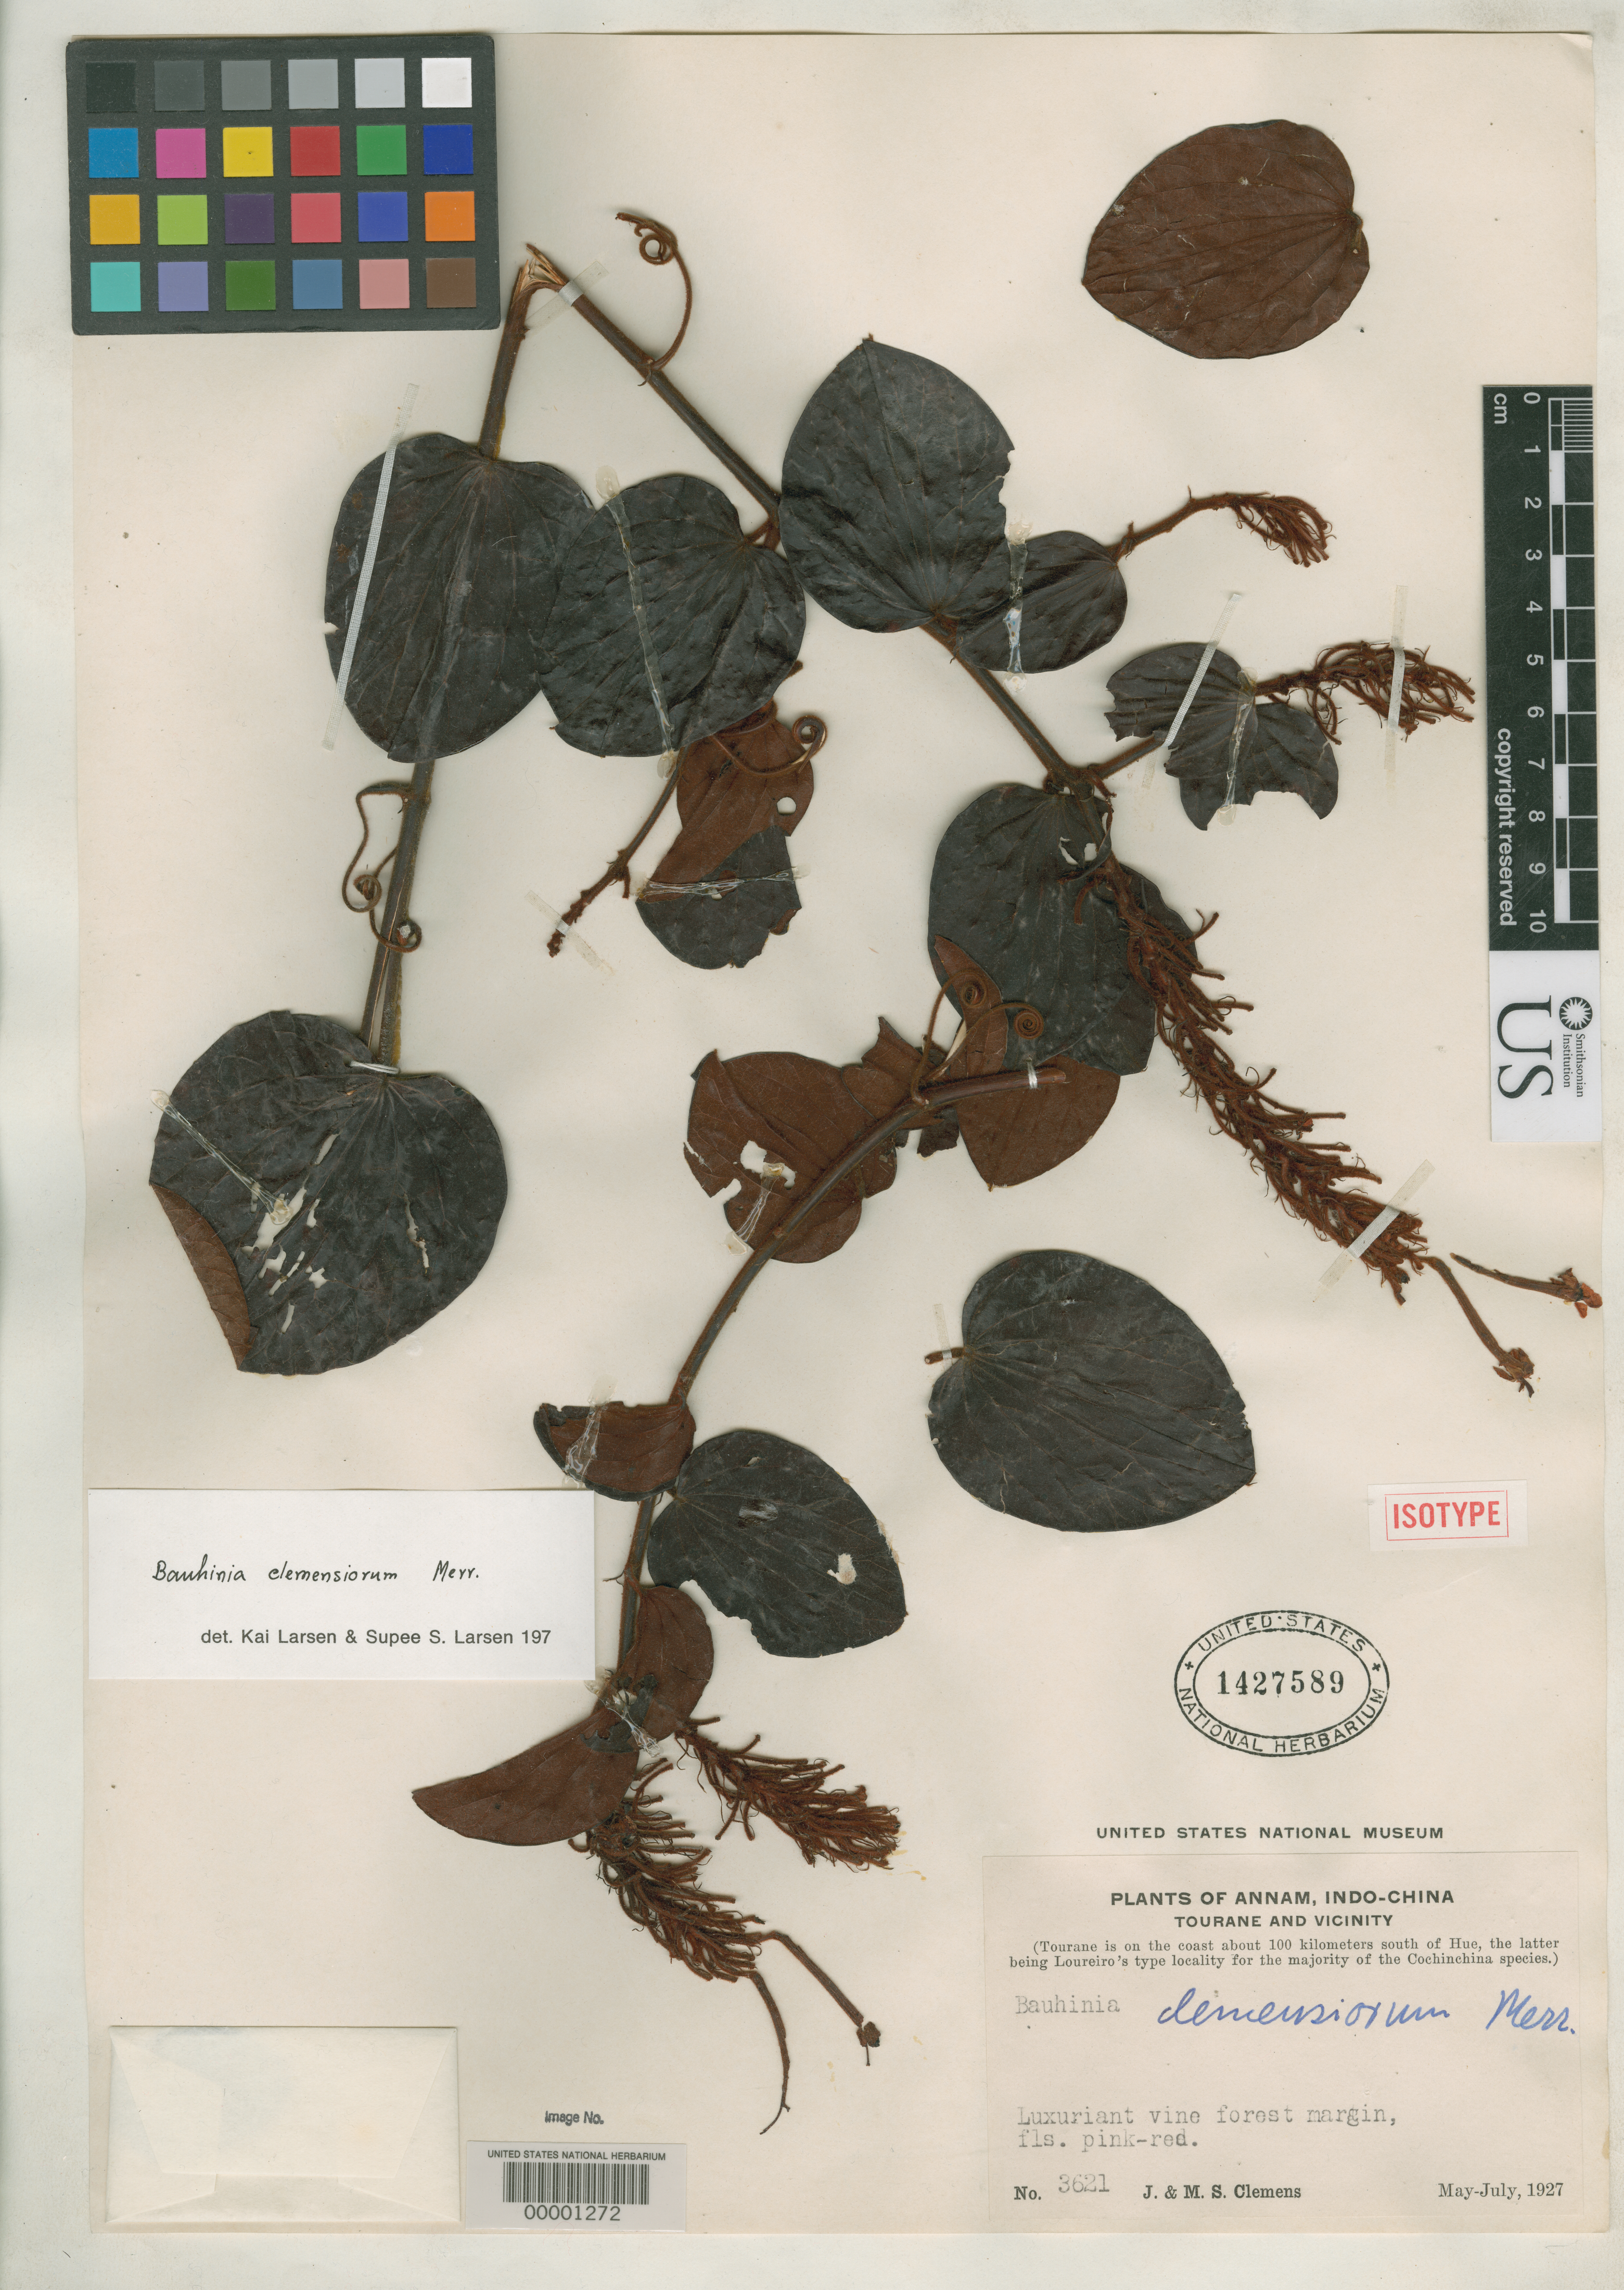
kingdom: Plantae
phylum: Tracheophyta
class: Magnoliopsida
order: Fabales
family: Fabaceae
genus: Bauhinia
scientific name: Bauhinia clemensiorum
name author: Merr.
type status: Isotype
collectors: J. Clemens & M. S. Clemens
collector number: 3621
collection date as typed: May 1927 to -- Jul 1927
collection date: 1927-05/1927-07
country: Vietnam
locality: Annam, Tourane & vicinity.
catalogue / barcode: US 1427589